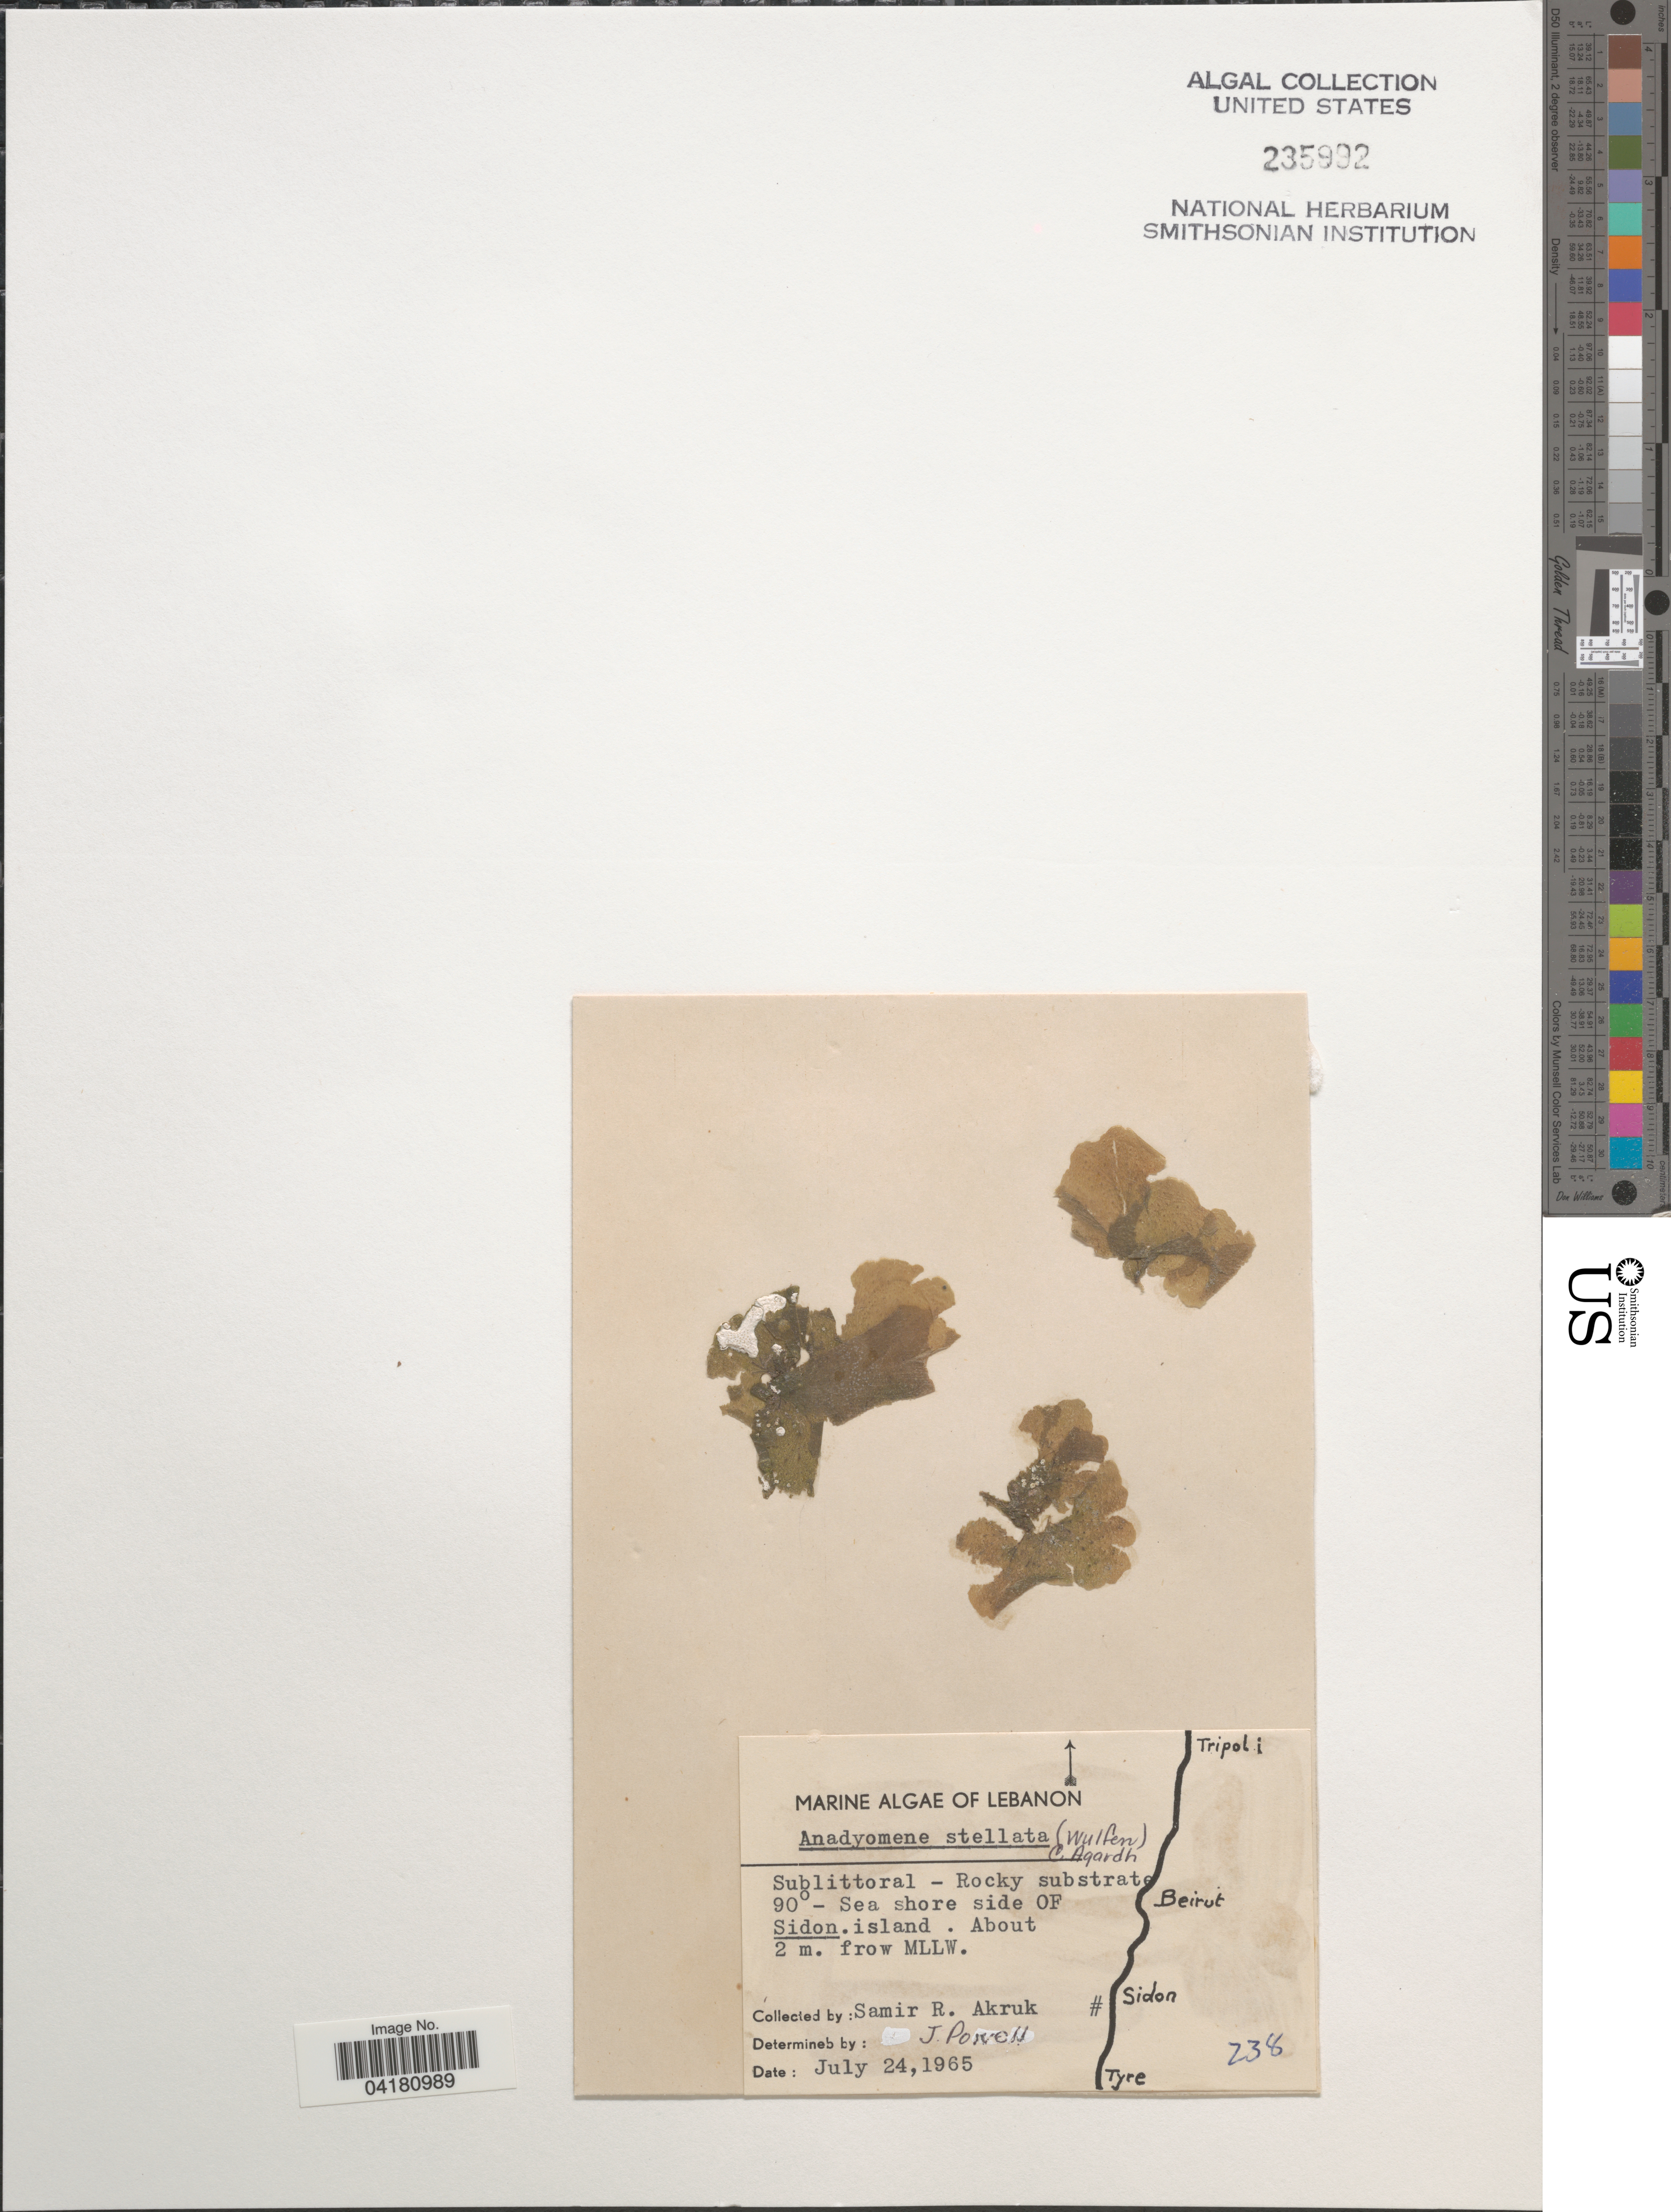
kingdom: Plantae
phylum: Chlorophyta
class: Ulvophyceae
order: Cladophorales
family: Anadyomenaceae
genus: Anadyomene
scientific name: Anadyomene stellata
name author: (Wulfen) C. Agardh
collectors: S. Akruk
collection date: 1965-07-24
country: Lebanon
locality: Sea shore side of Sidon island. About 2 m. from MLLW.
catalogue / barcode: US 235992